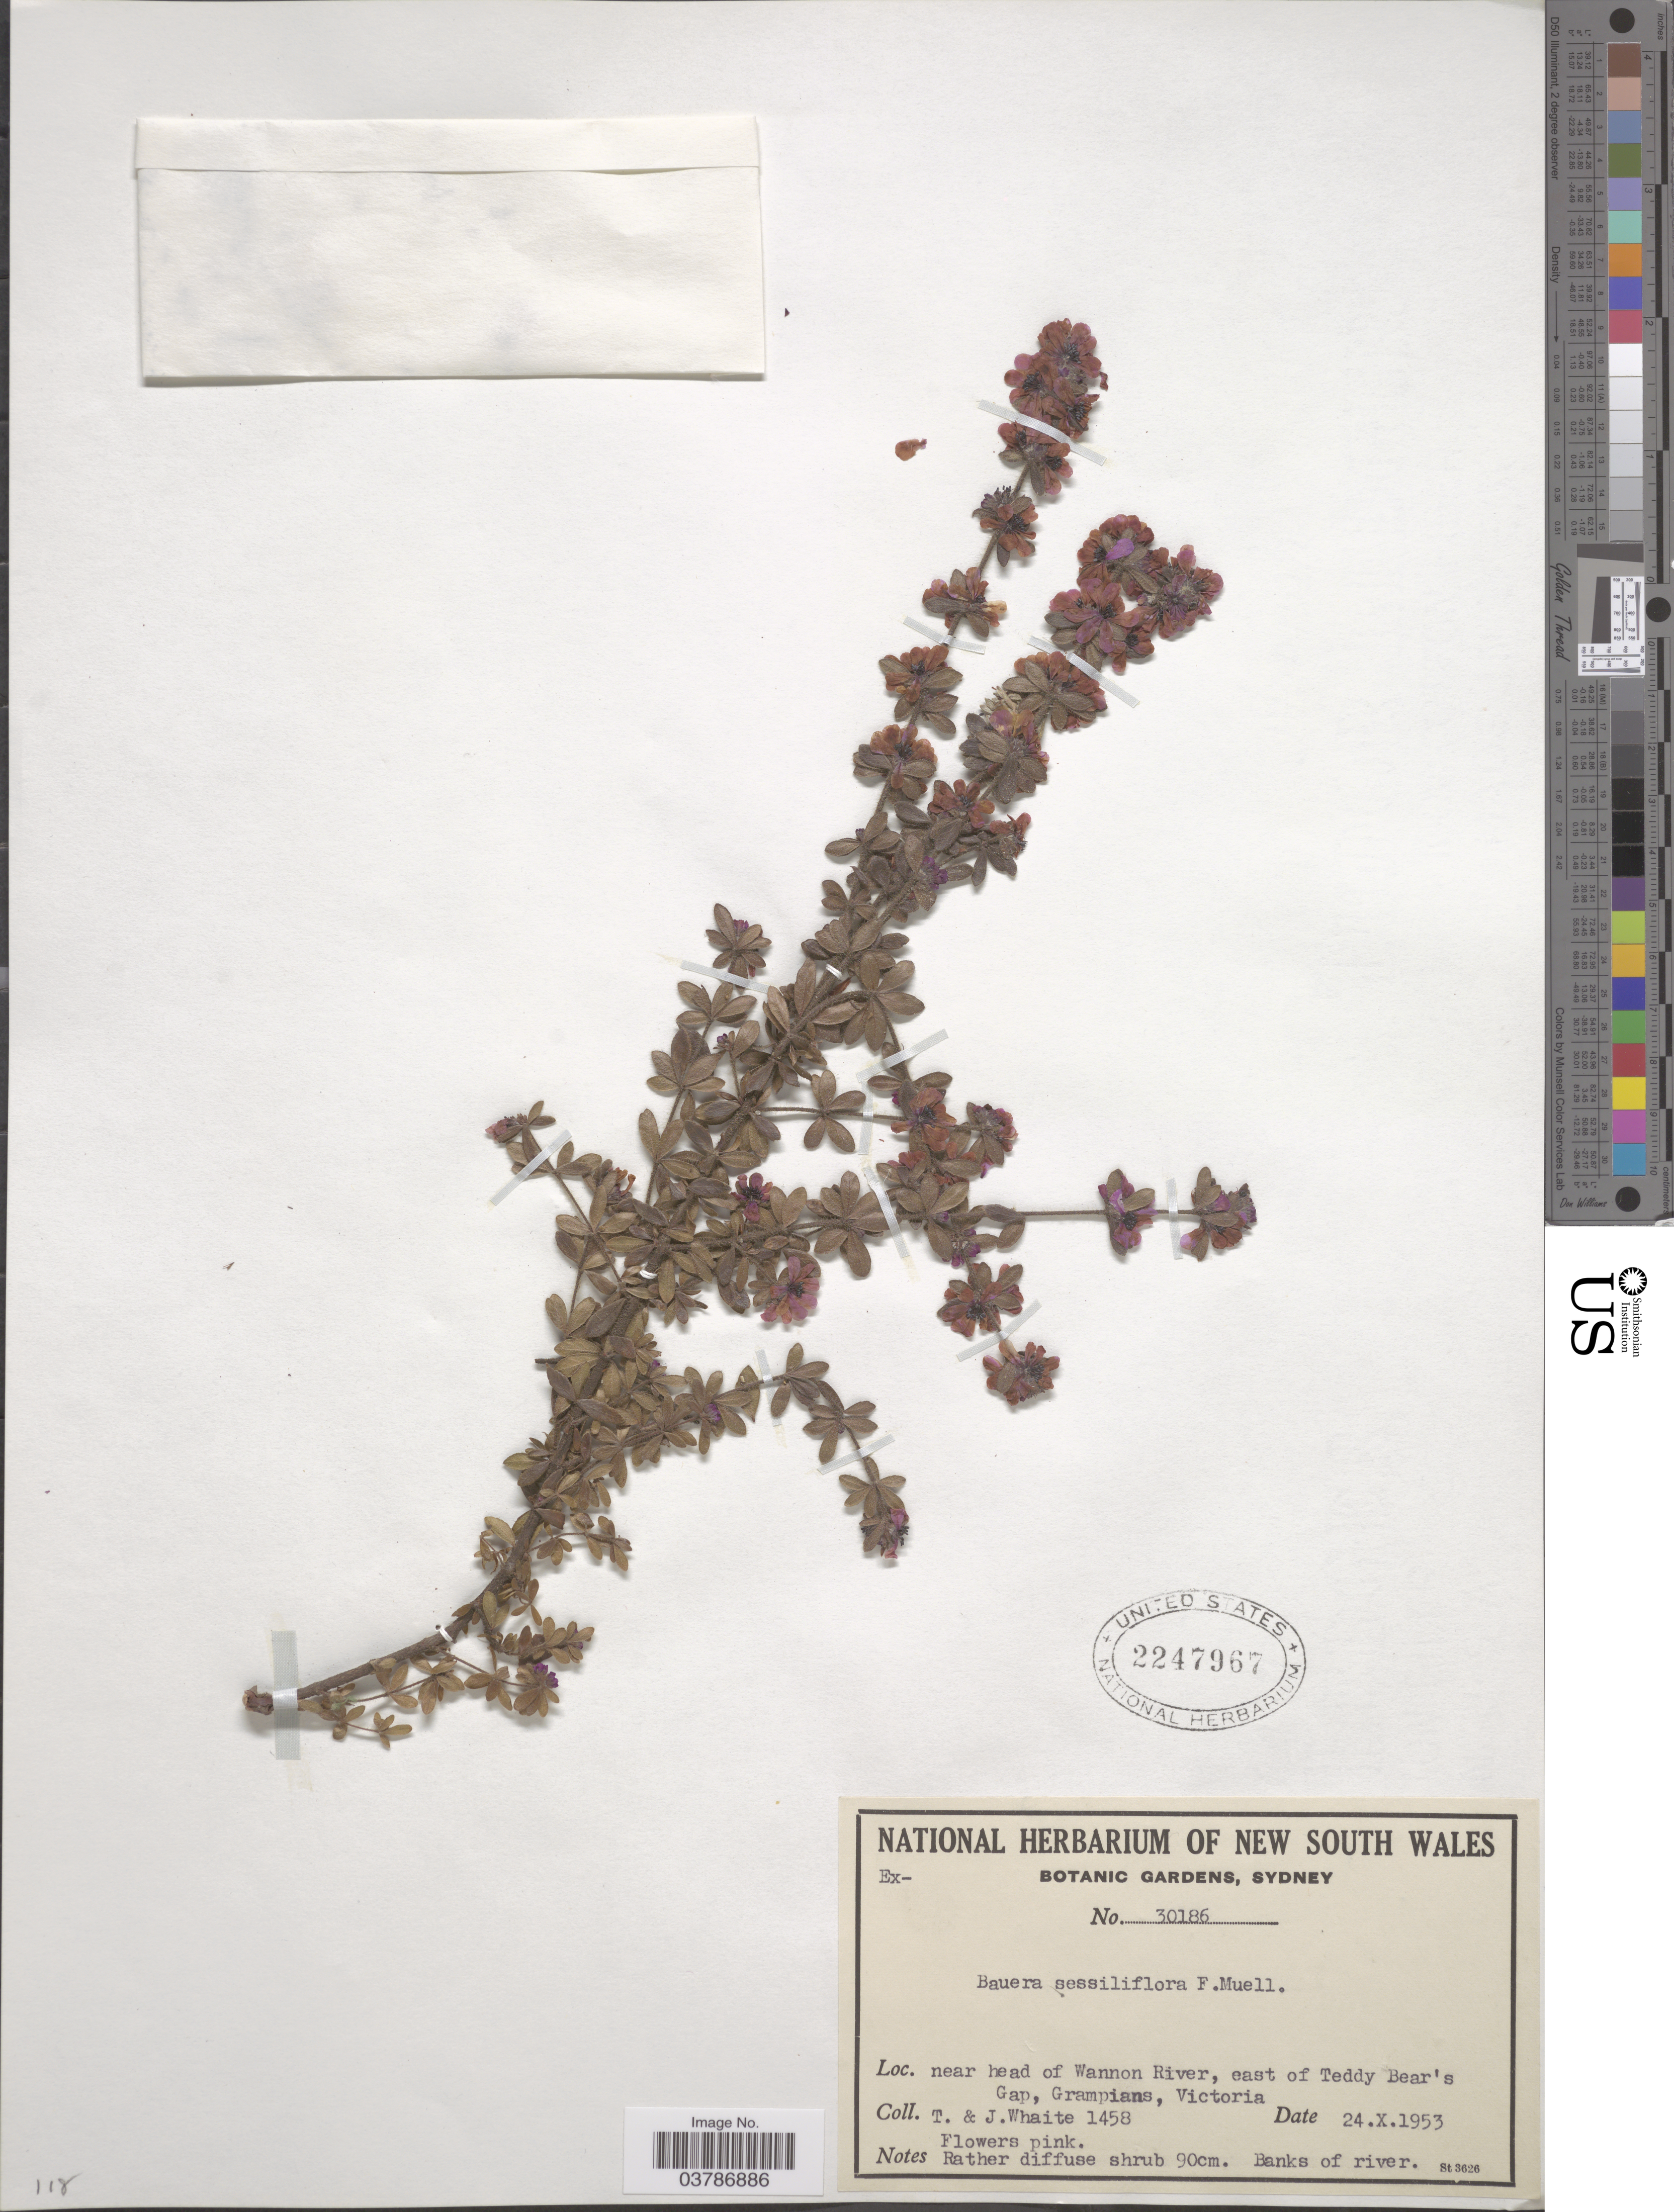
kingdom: Plantae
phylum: Tracheophyta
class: Magnoliopsida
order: Oxalidales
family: Cunoniaceae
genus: Bauera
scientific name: Bauera sessiliflora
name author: F. Muell.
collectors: T. Whaite & J. Whaite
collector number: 1458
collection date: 1953-10-24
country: Australia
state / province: New South Wales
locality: Near head of Wannon River, east of Teddy Bear's Gap, Grampians, Victoria.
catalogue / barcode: US 2247967